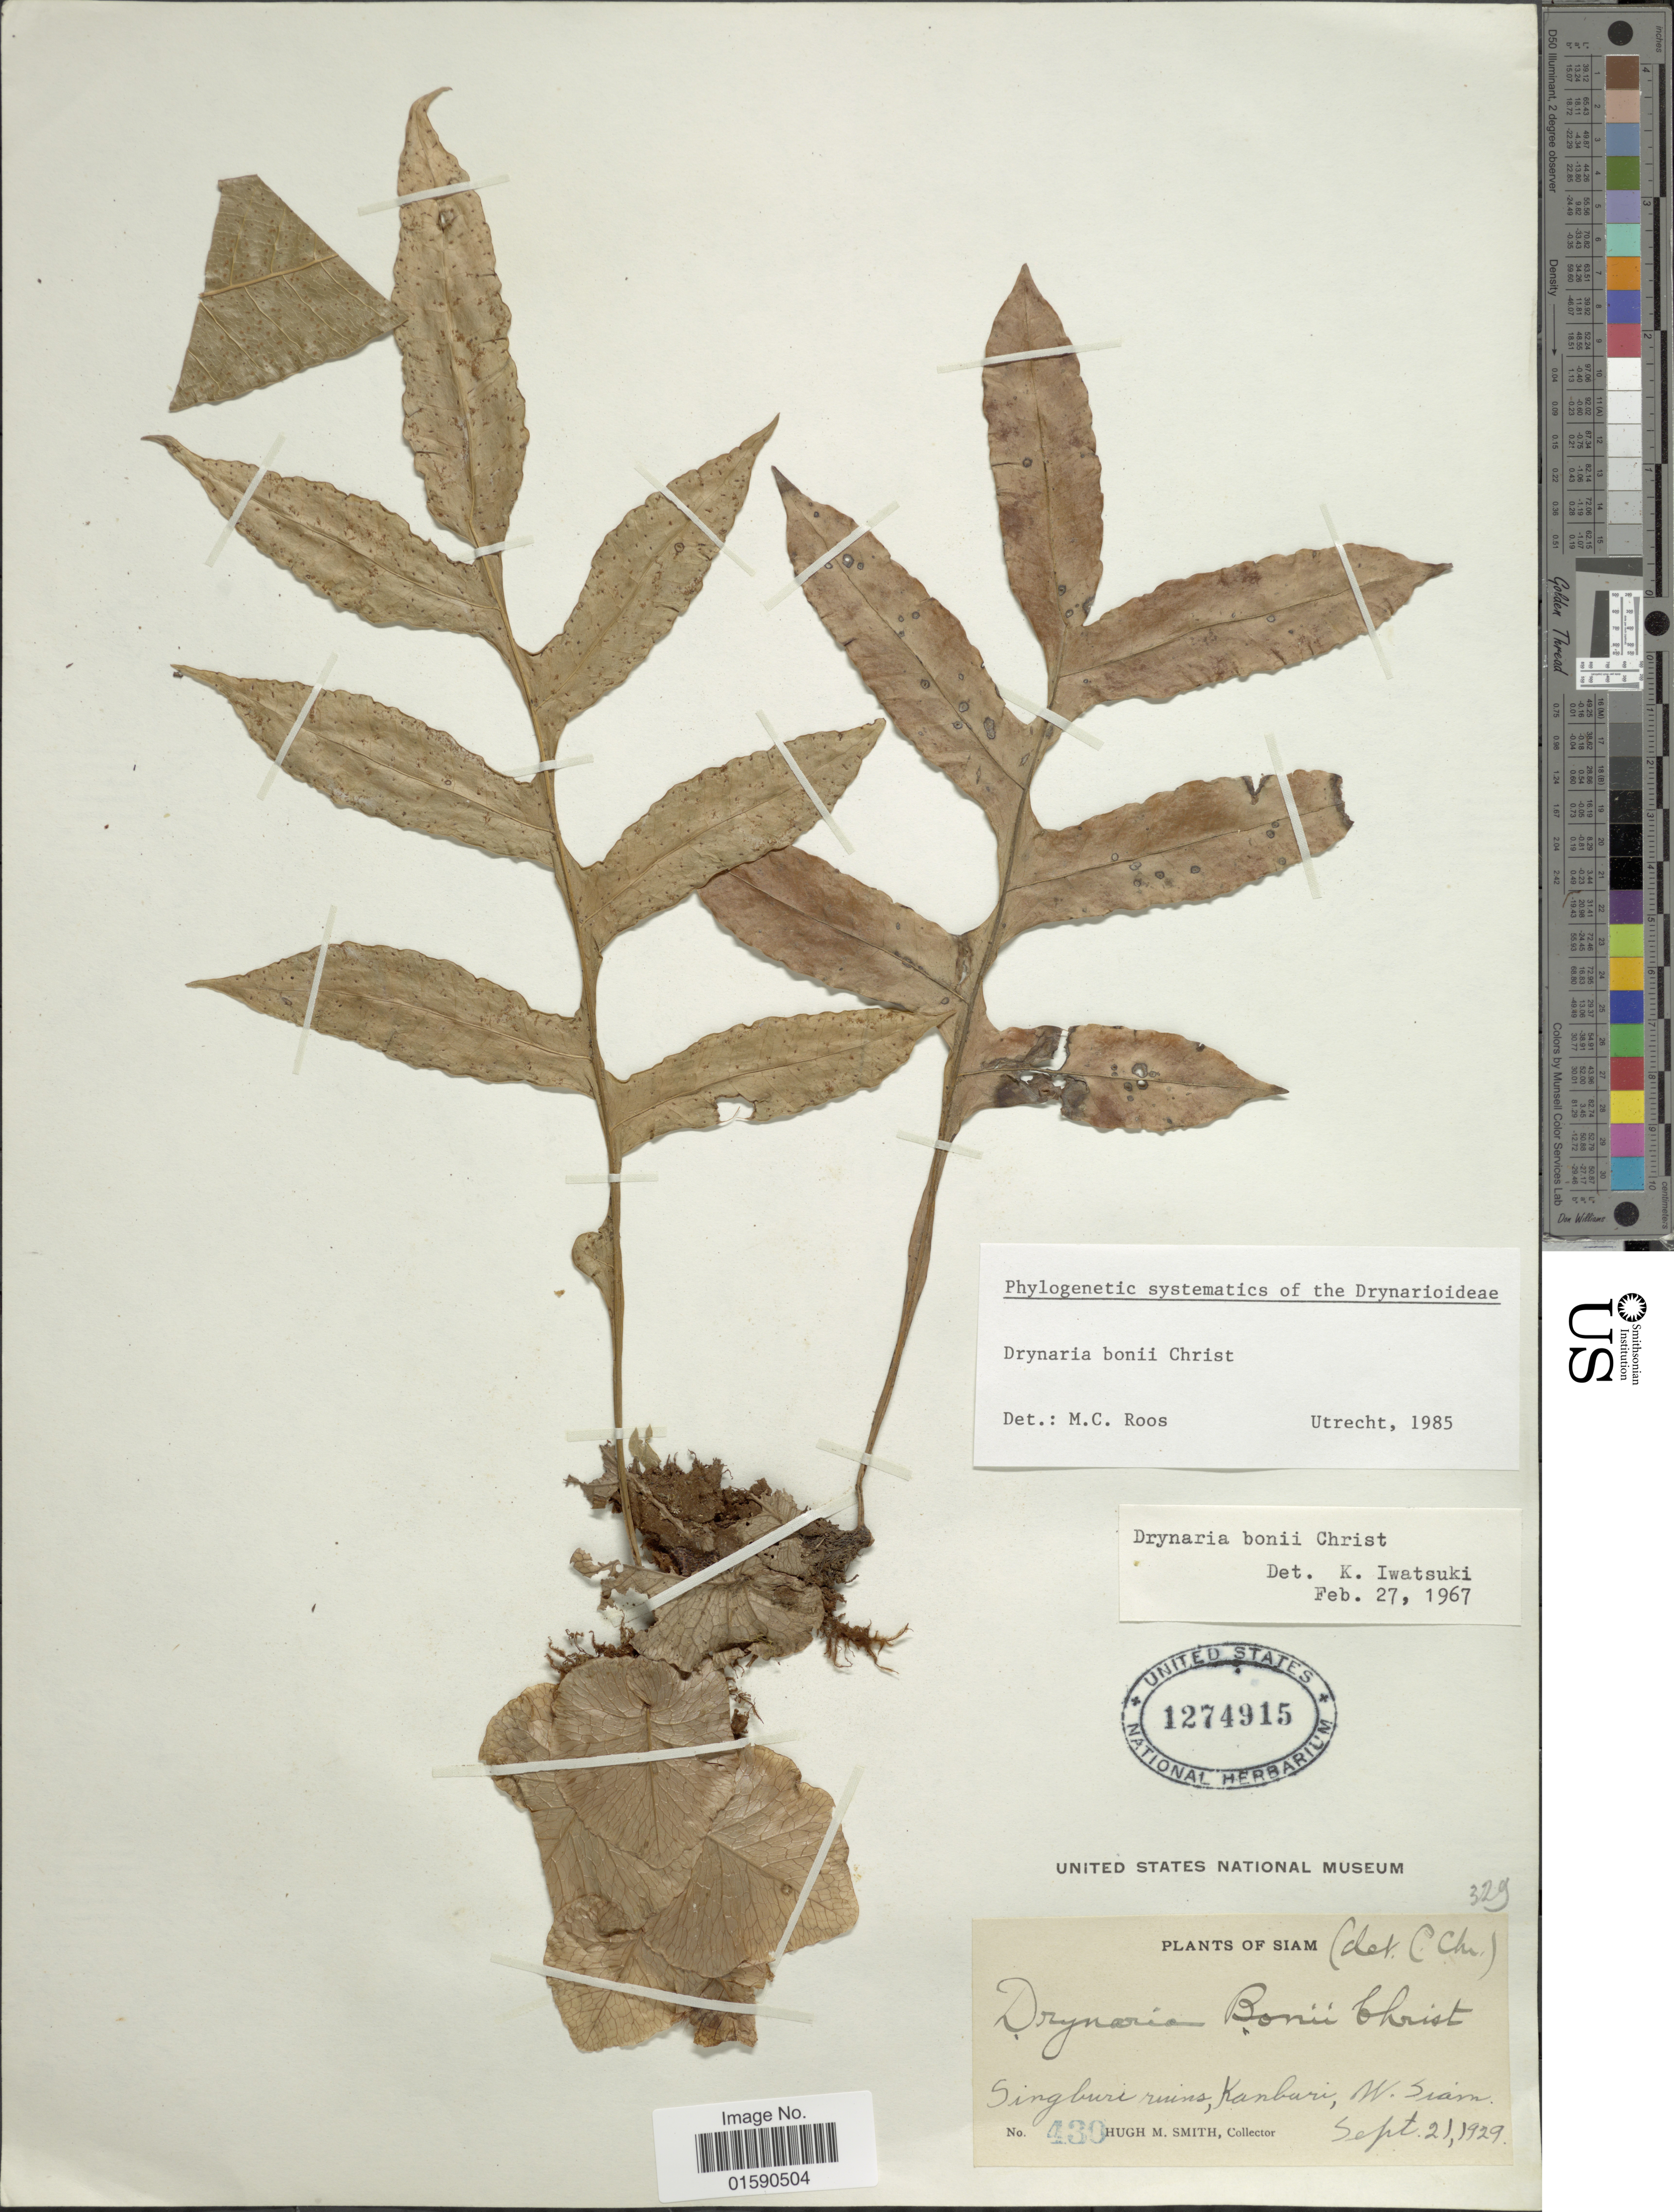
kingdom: Plantae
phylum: Tracheophyta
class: Polypodiopsida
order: Polypodiales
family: Polypodiaceae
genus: Drynaria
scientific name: Drynaria bonii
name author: Christ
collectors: H. M. Smith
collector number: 439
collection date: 1929-09-21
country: Thailand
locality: Siam, Singburi ruins, Kanburi, W. Siam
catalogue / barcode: US 1274915